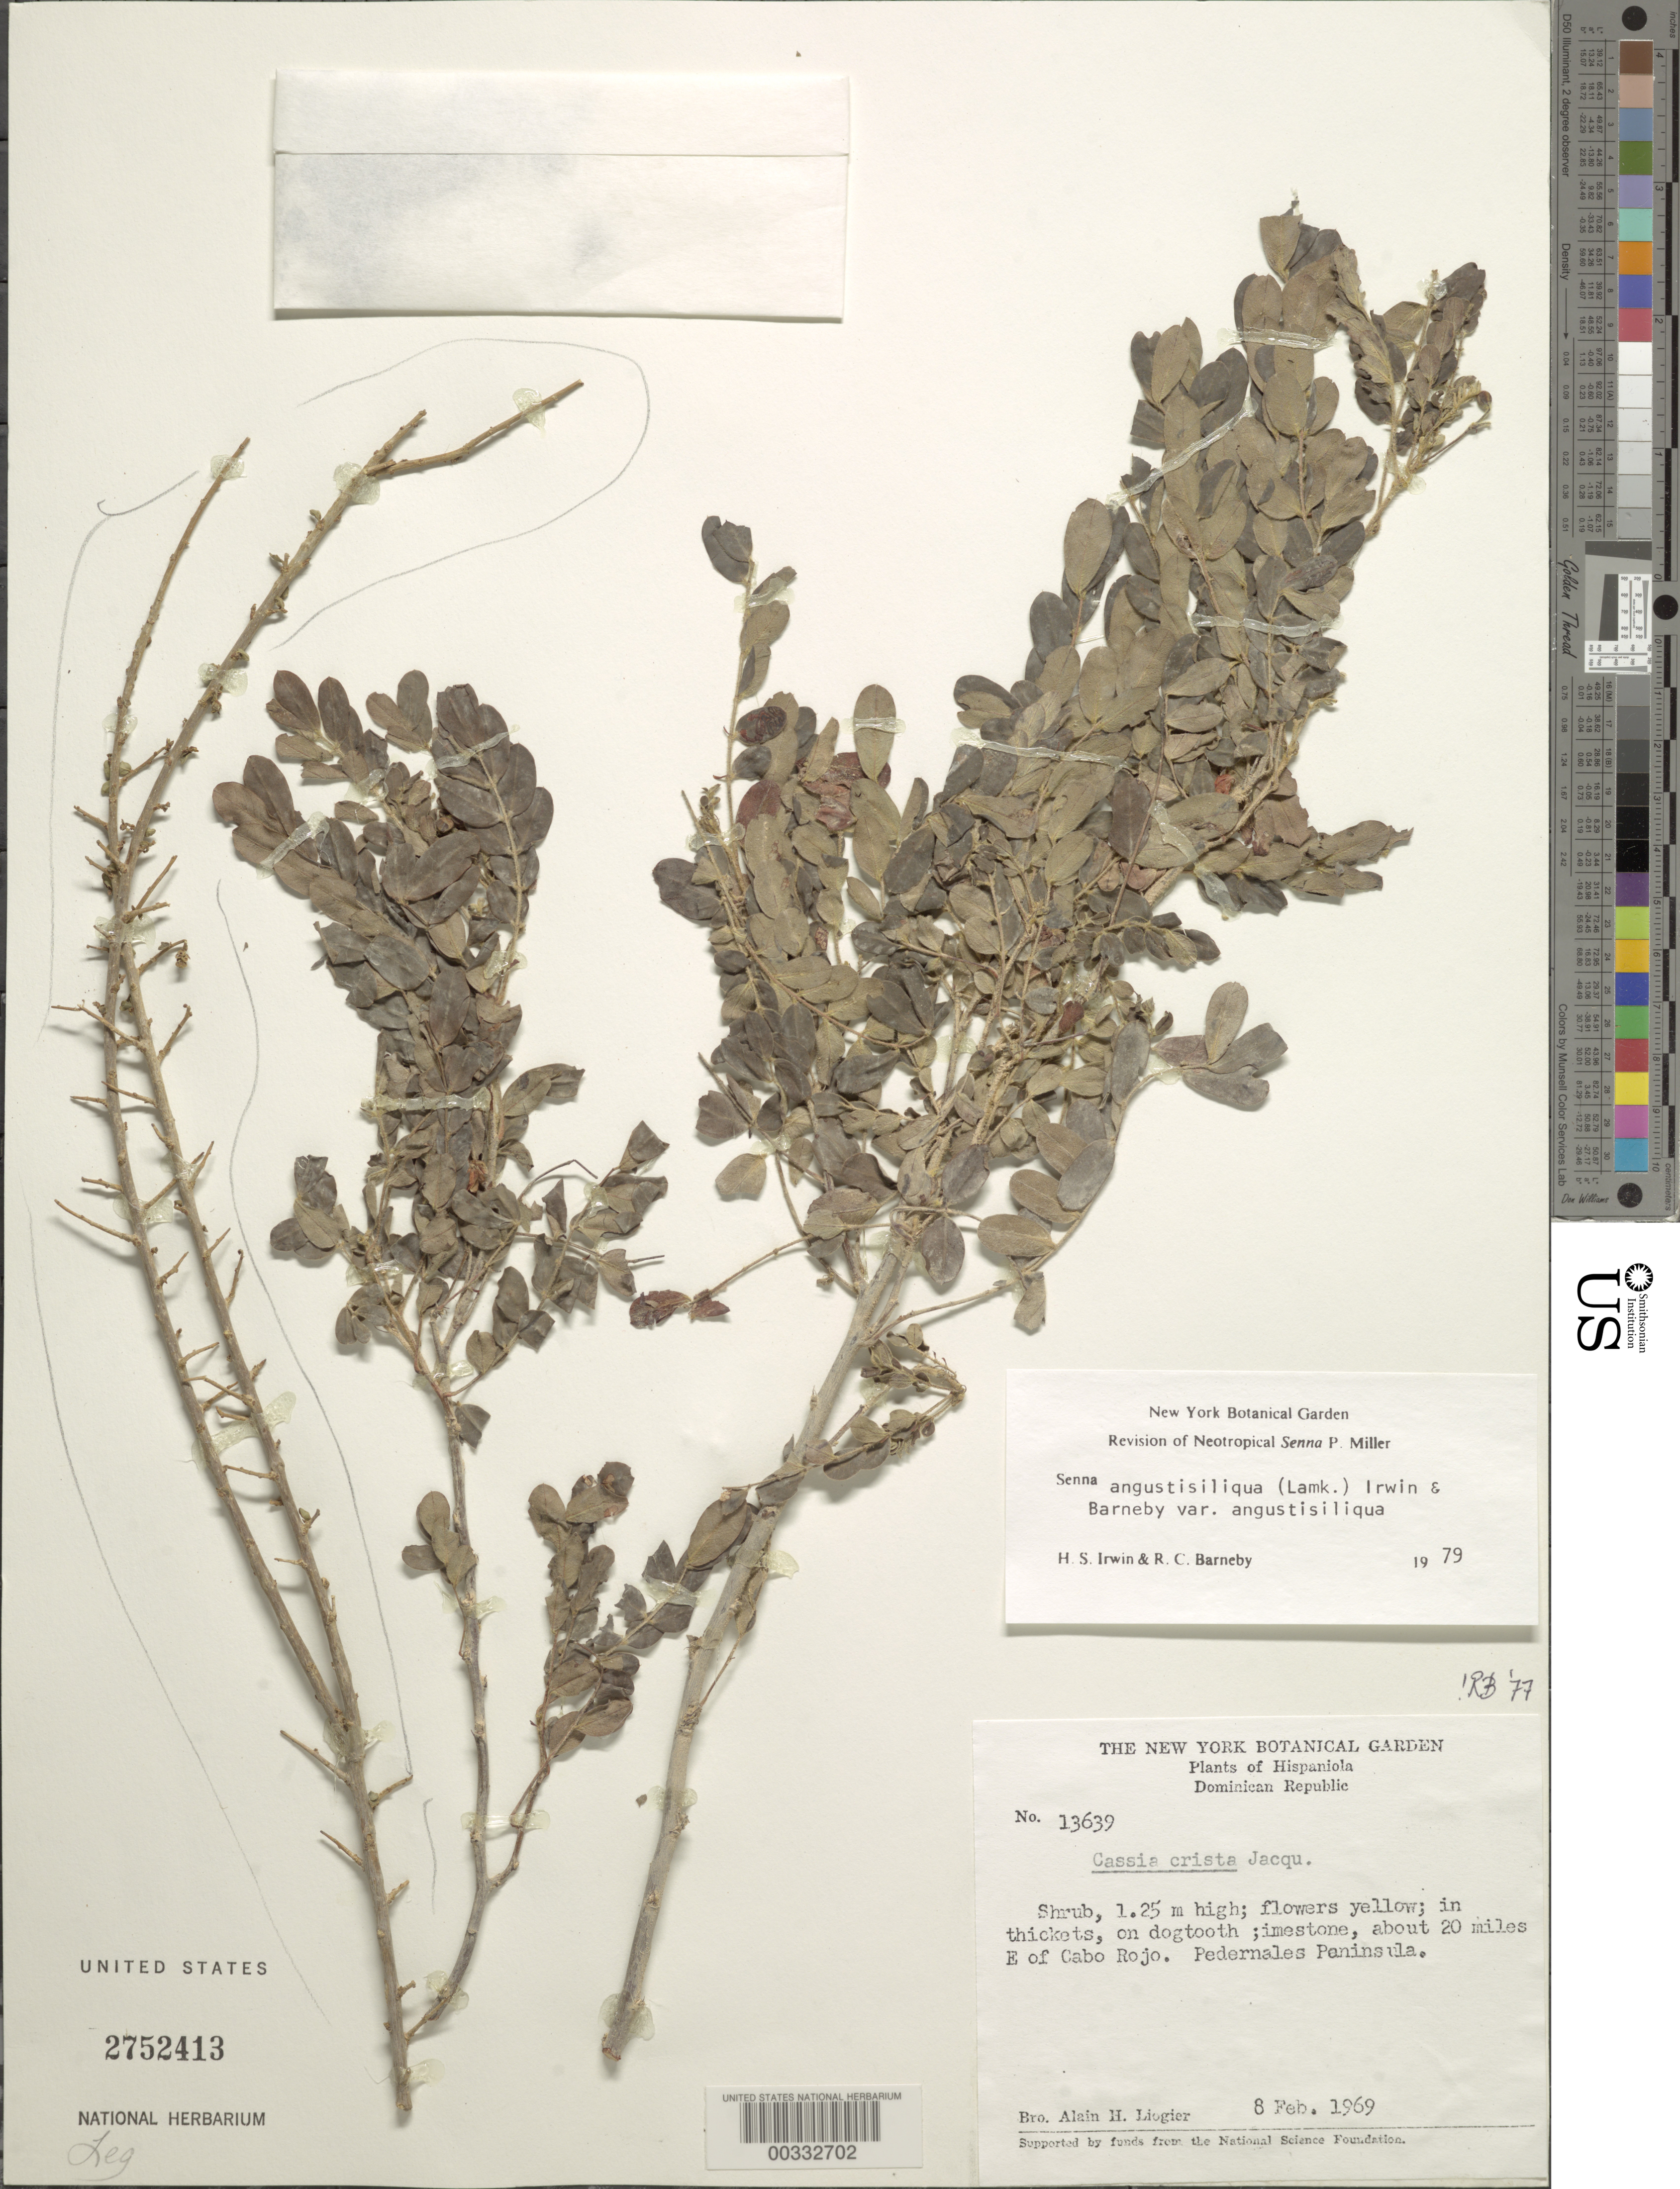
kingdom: Plantae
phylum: Tracheophyta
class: Magnoliopsida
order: Fabales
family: Fabaceae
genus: Senna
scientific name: Senna angustisiliqua var. angustisiliqua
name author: (Lam.) H.S. Irwin & Barneby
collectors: A. H. Liogier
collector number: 13639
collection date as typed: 08 Feb 1969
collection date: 1969-02-08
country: Dominican Republic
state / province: Pedernales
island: Hispaniola Island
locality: About 20 mi e of cabo rojo, pedernales peninsula [Pedernales Peninsula]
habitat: On dogtooth limestone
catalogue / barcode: US 2752413